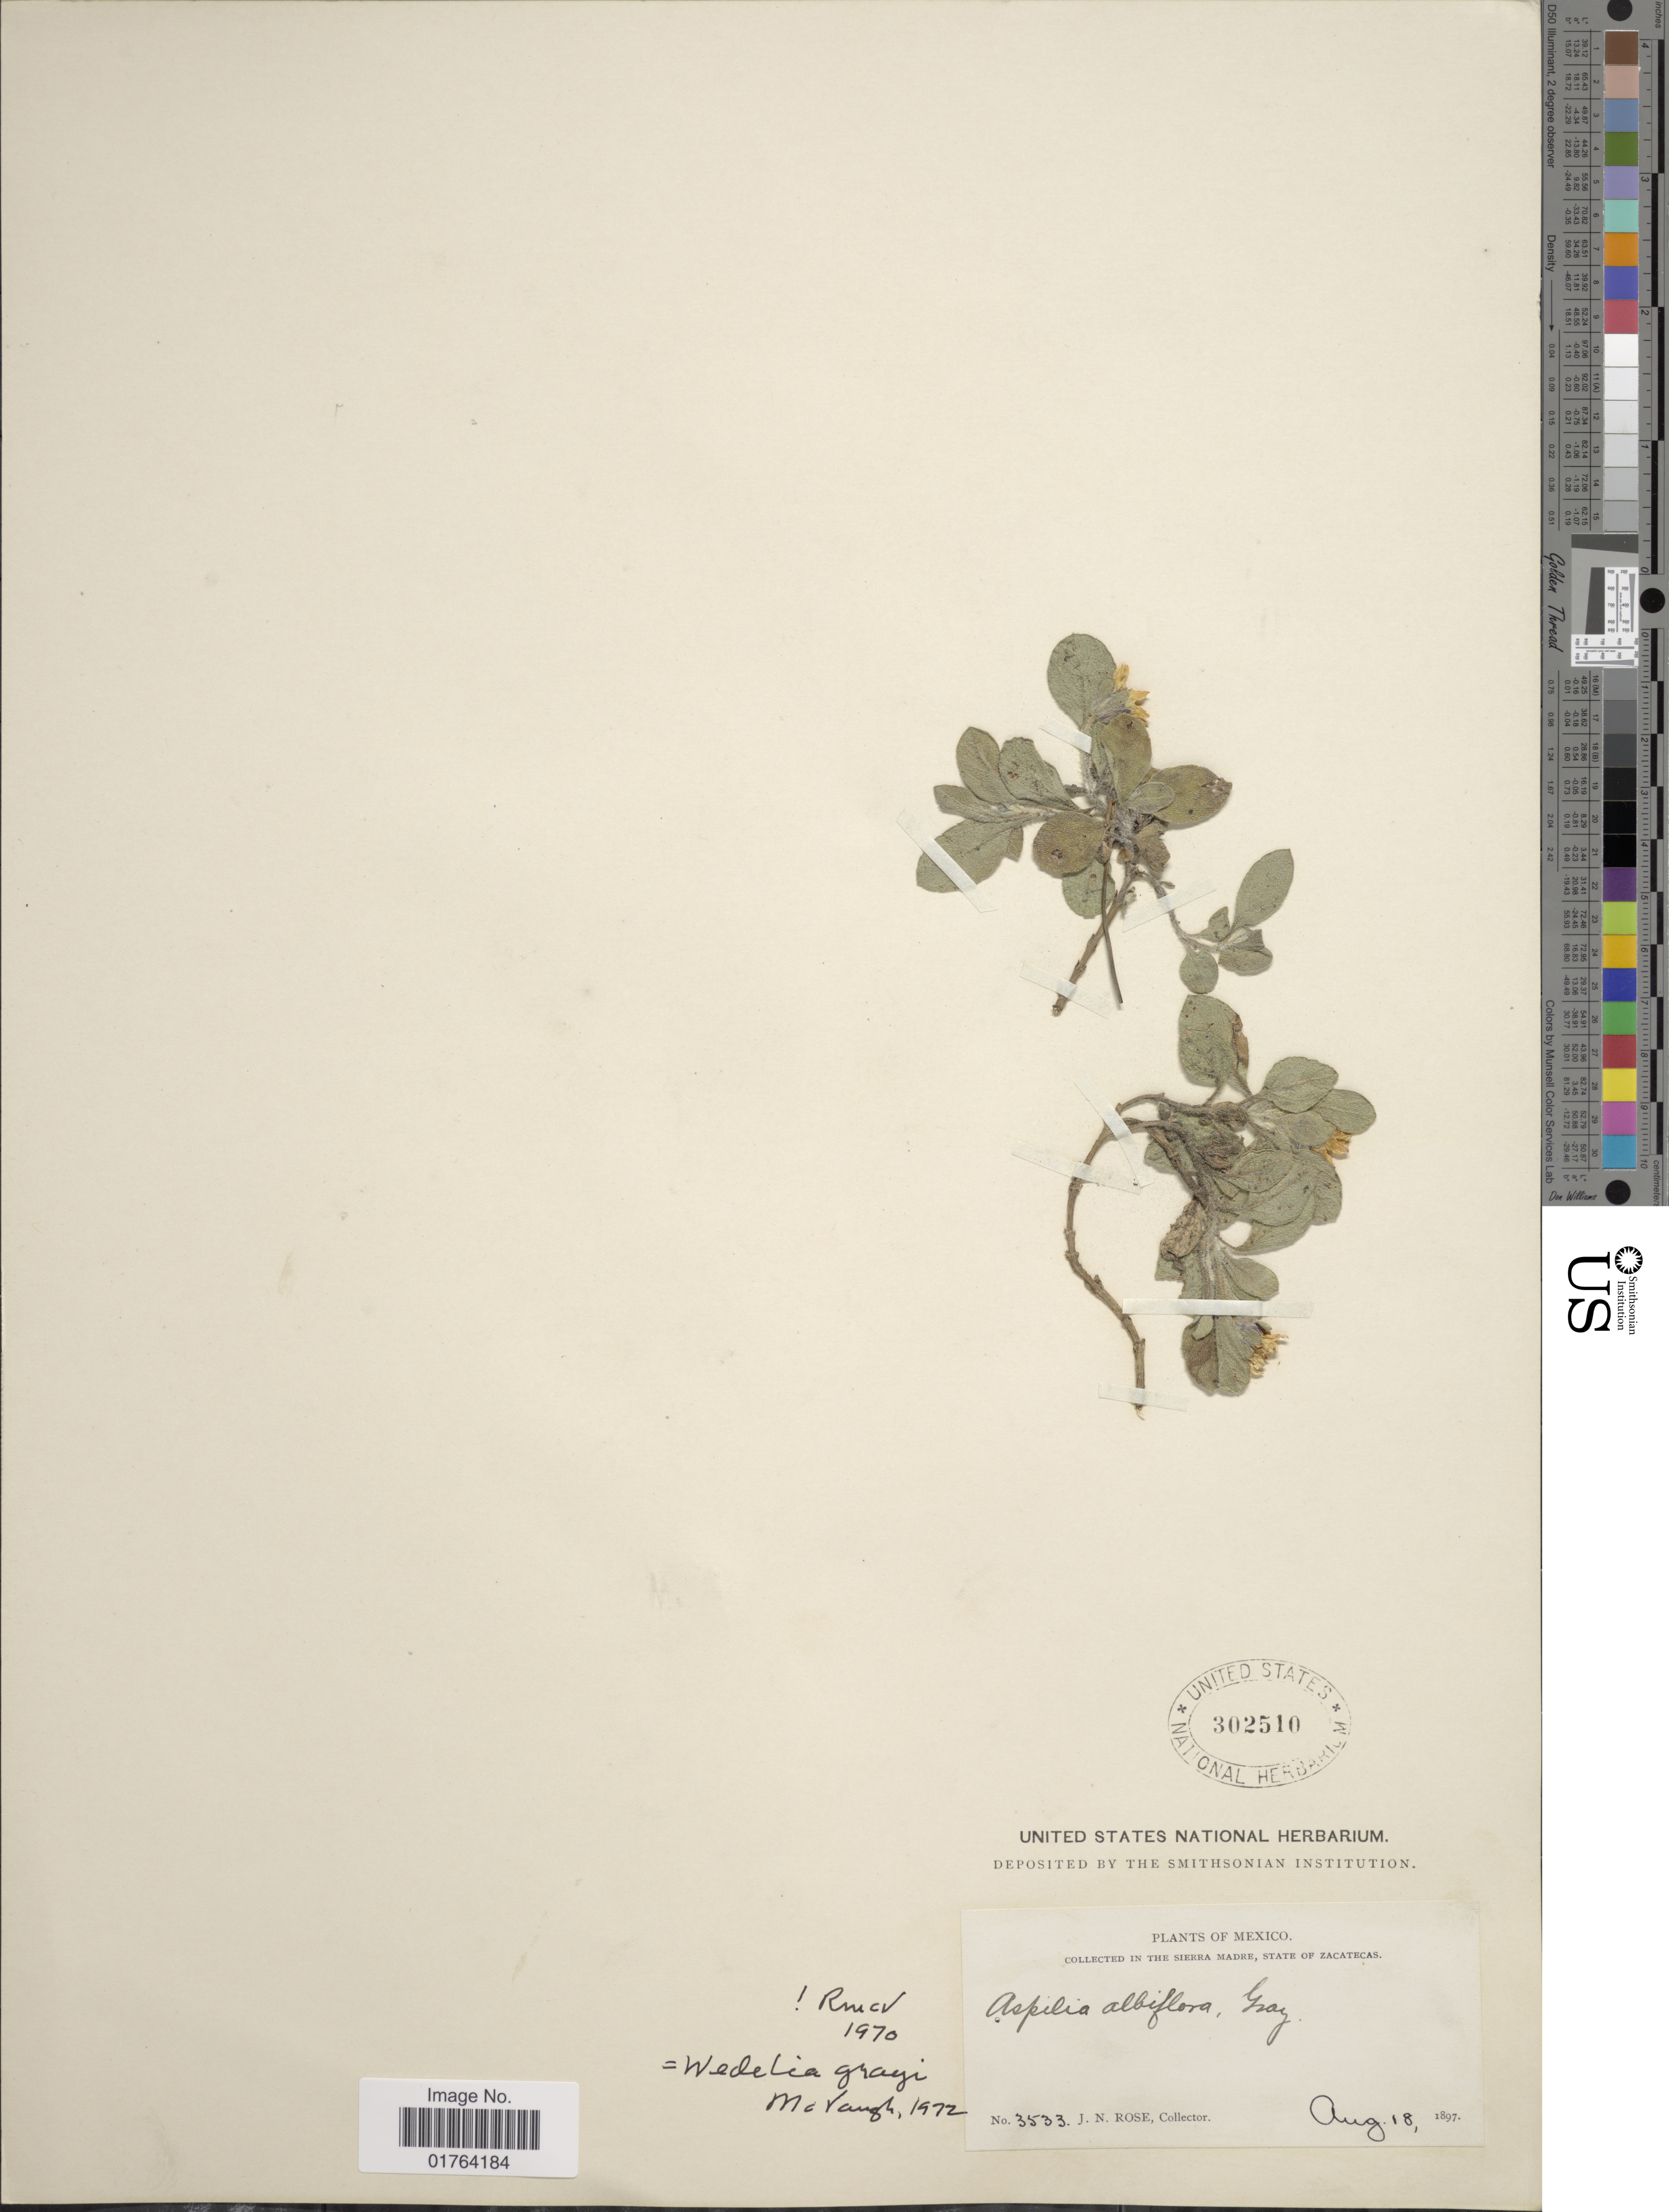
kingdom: Plantae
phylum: Tracheophyta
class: Magnoliopsida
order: Asterales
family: Asteraceae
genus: Wedelia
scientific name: Wedelia grayi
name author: McVaugh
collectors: J. N. Rose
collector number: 3533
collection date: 1897-08-18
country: Mexico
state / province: Zacatecas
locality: Sierra Madre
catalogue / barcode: US 302510